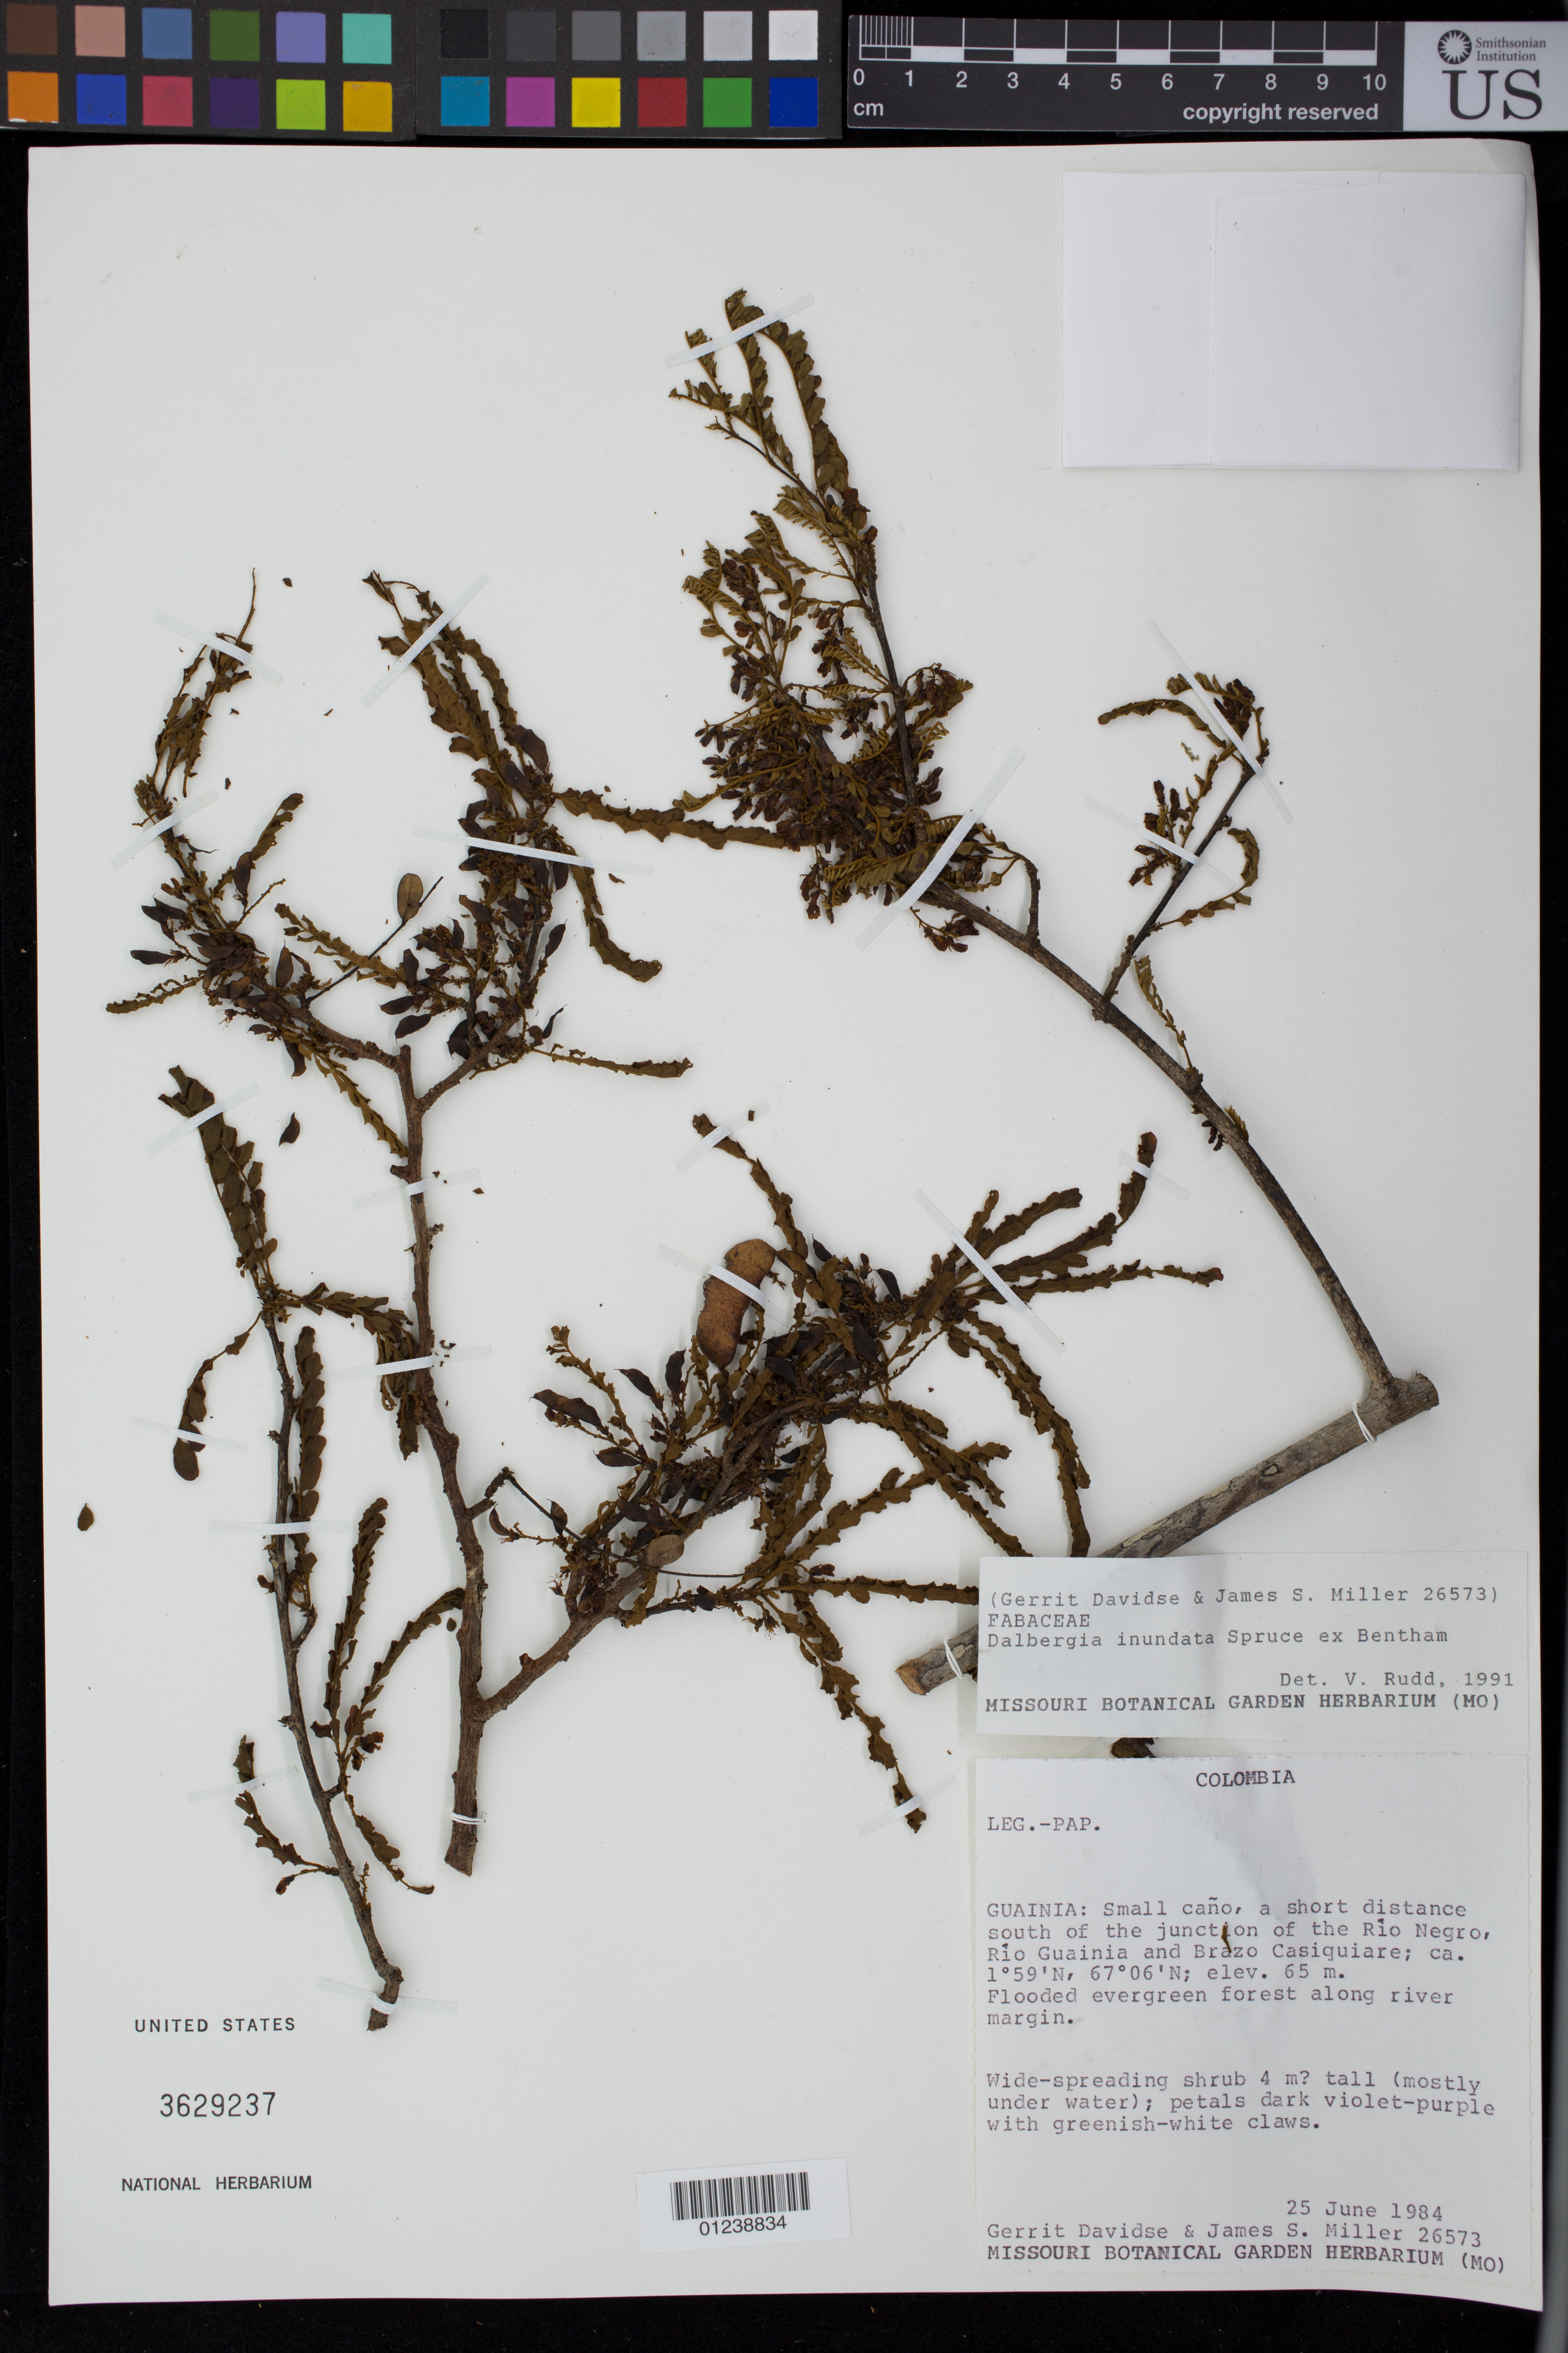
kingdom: Plantae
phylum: Tracheophyta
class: Magnoliopsida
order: Fabales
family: Fabaceae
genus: Dalbergia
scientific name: Dalbergia brownei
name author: (Jacq.) Schinz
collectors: J. S. Miller & G. Davidse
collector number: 26573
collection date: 1984-06-25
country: Colombia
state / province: Guainía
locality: Small cayo, a short distance south of the junction of the Rio Negro, Rio Guainia and Brazo Casiquiare.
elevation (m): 65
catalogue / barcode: US 3629237